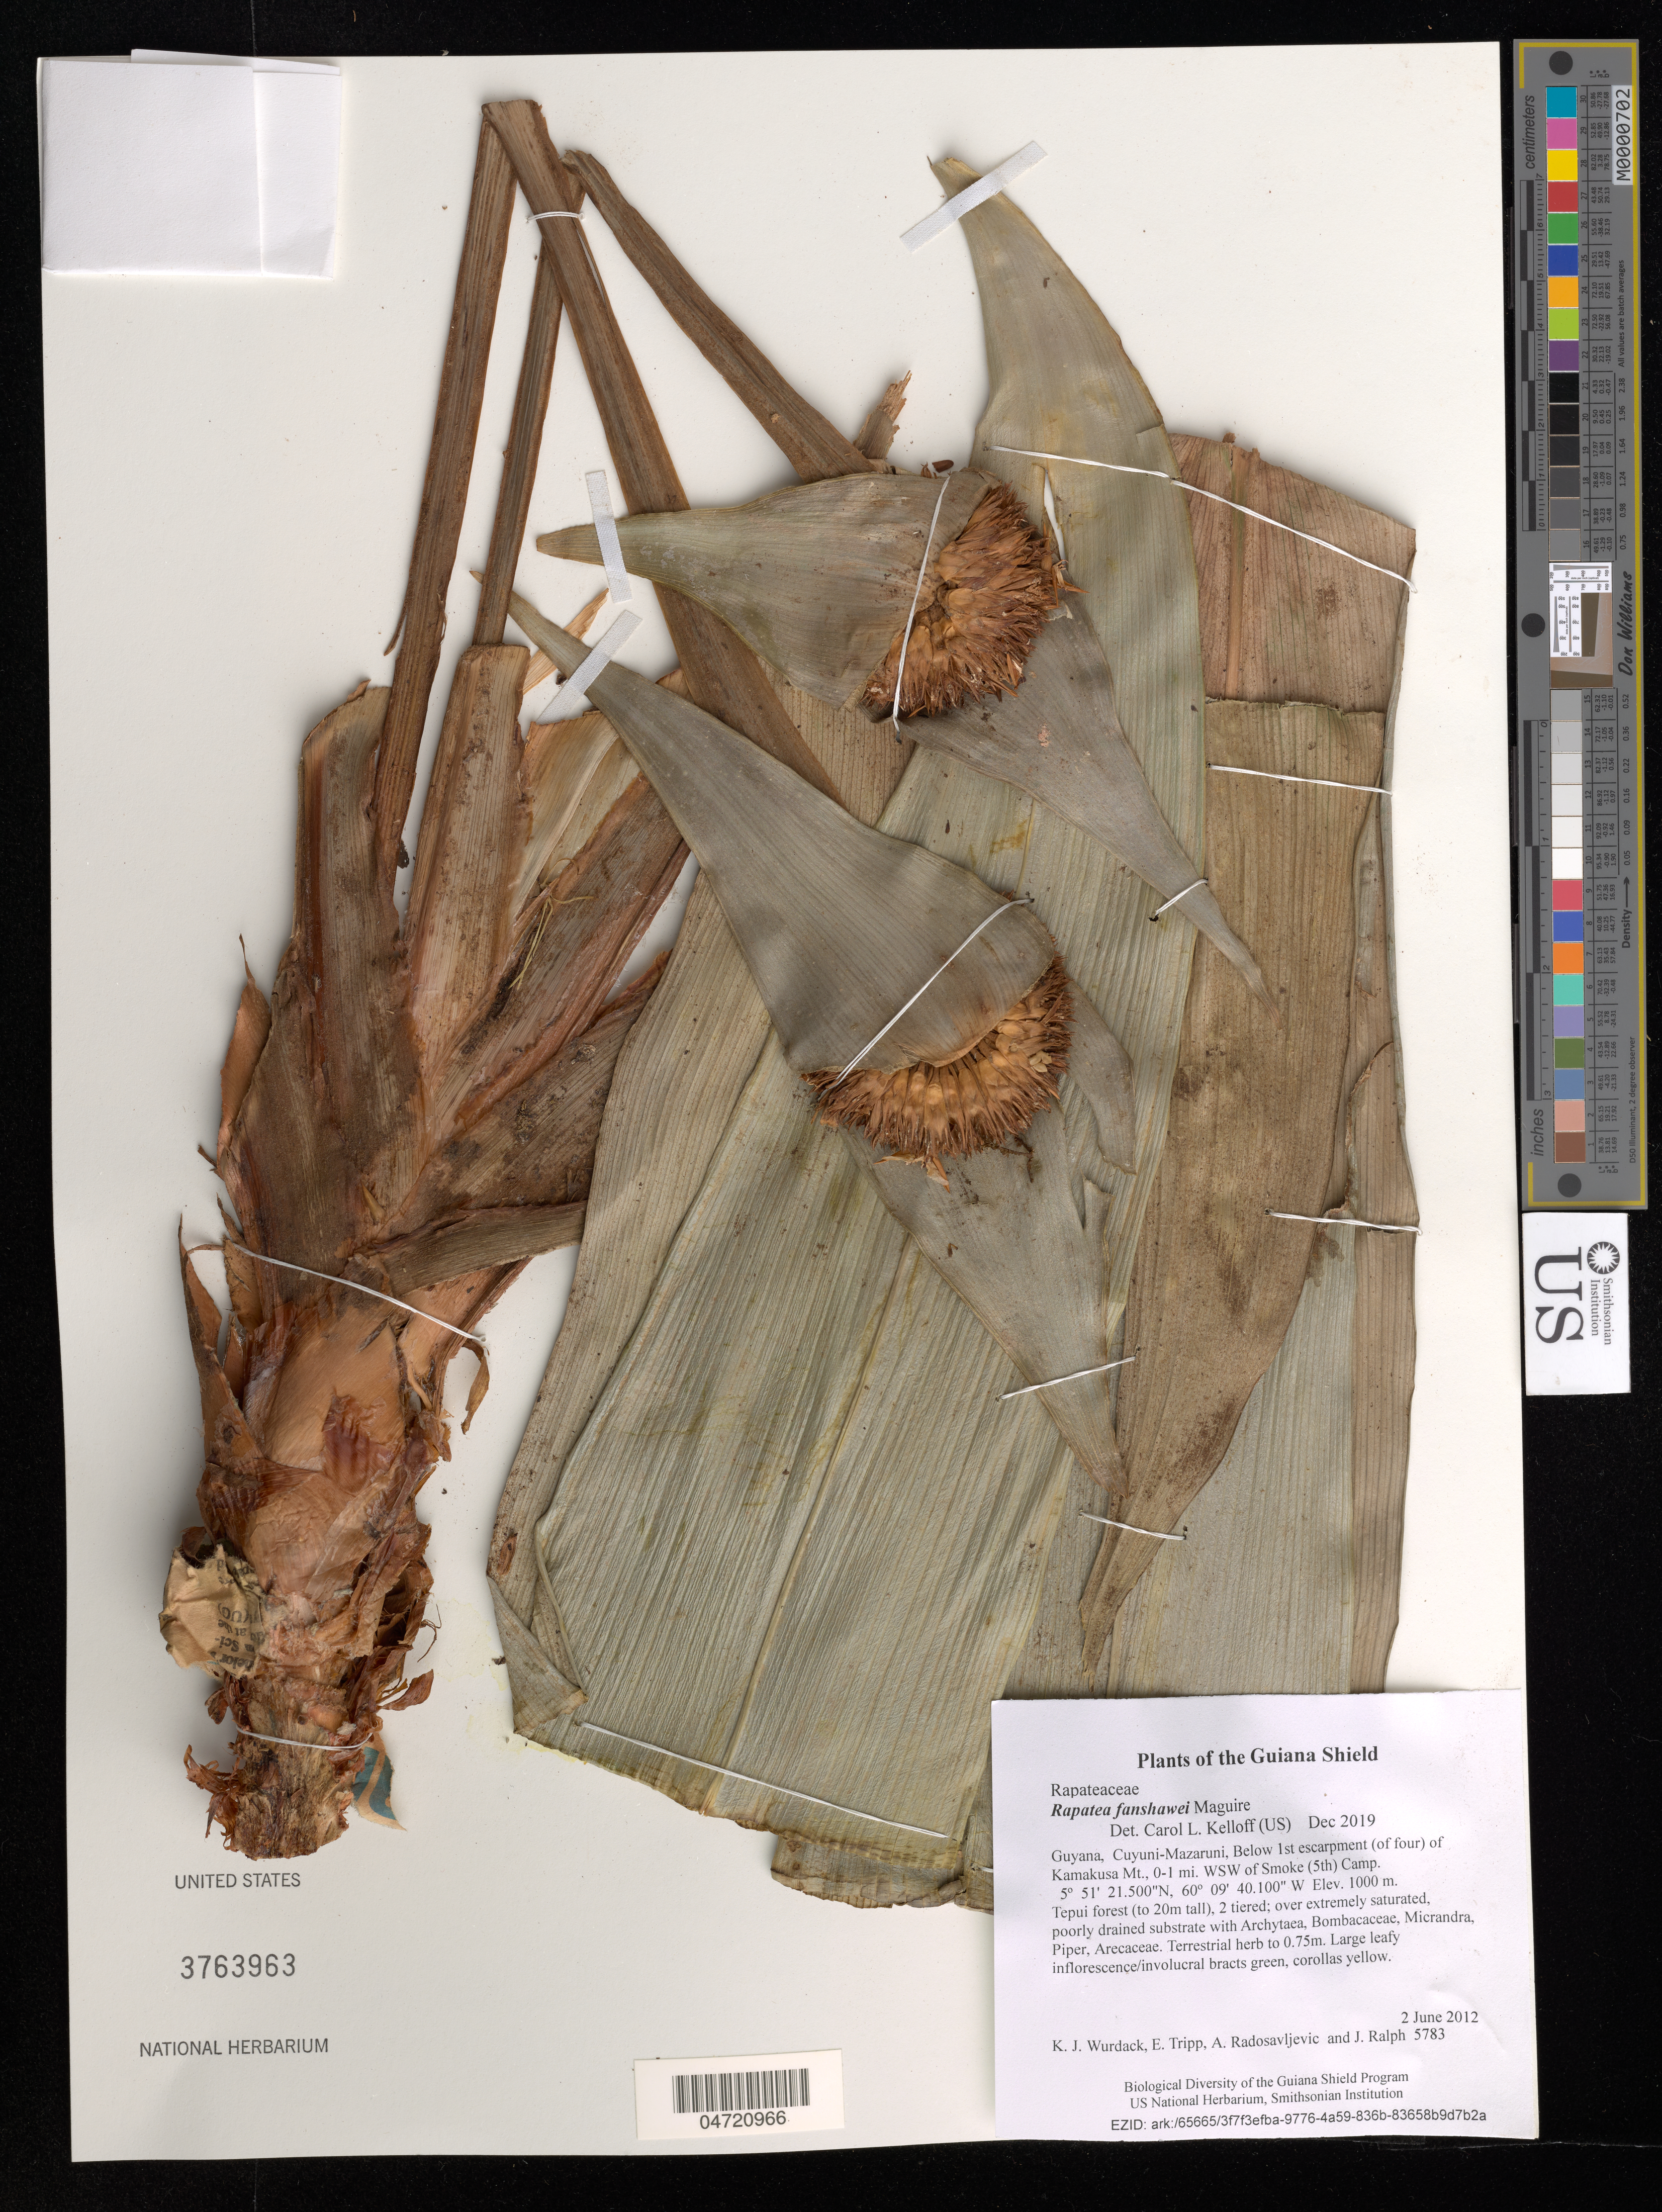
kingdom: Plantae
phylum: Tracheophyta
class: Liliopsida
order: Poales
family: Rapateaceae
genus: Rapatea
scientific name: Rapatea fanshawei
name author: Maguire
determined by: Kelloff, Carol L., (US), Smithsonian Institution - National Museum of Natural History (UNITED STATES)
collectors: K. Wurdack, E. Tripp, A. Radosavljevic & J. Ralph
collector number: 5783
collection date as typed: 2 June 2012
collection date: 2012-06-02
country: Guyana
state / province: Cuyuni-Mazaruni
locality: Below 1st escarpment (of four) of Kamakusa Mt., 0-1 mi. WSW of Smoke (5th) Camp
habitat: Tepui forest (to 20m tall), 2 tiered; over extremely saturated, poorly drained substrate with Archytaea, Bombacaceae, Micrandra, Piper, Arecaceae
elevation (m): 1000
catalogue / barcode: US 3763963